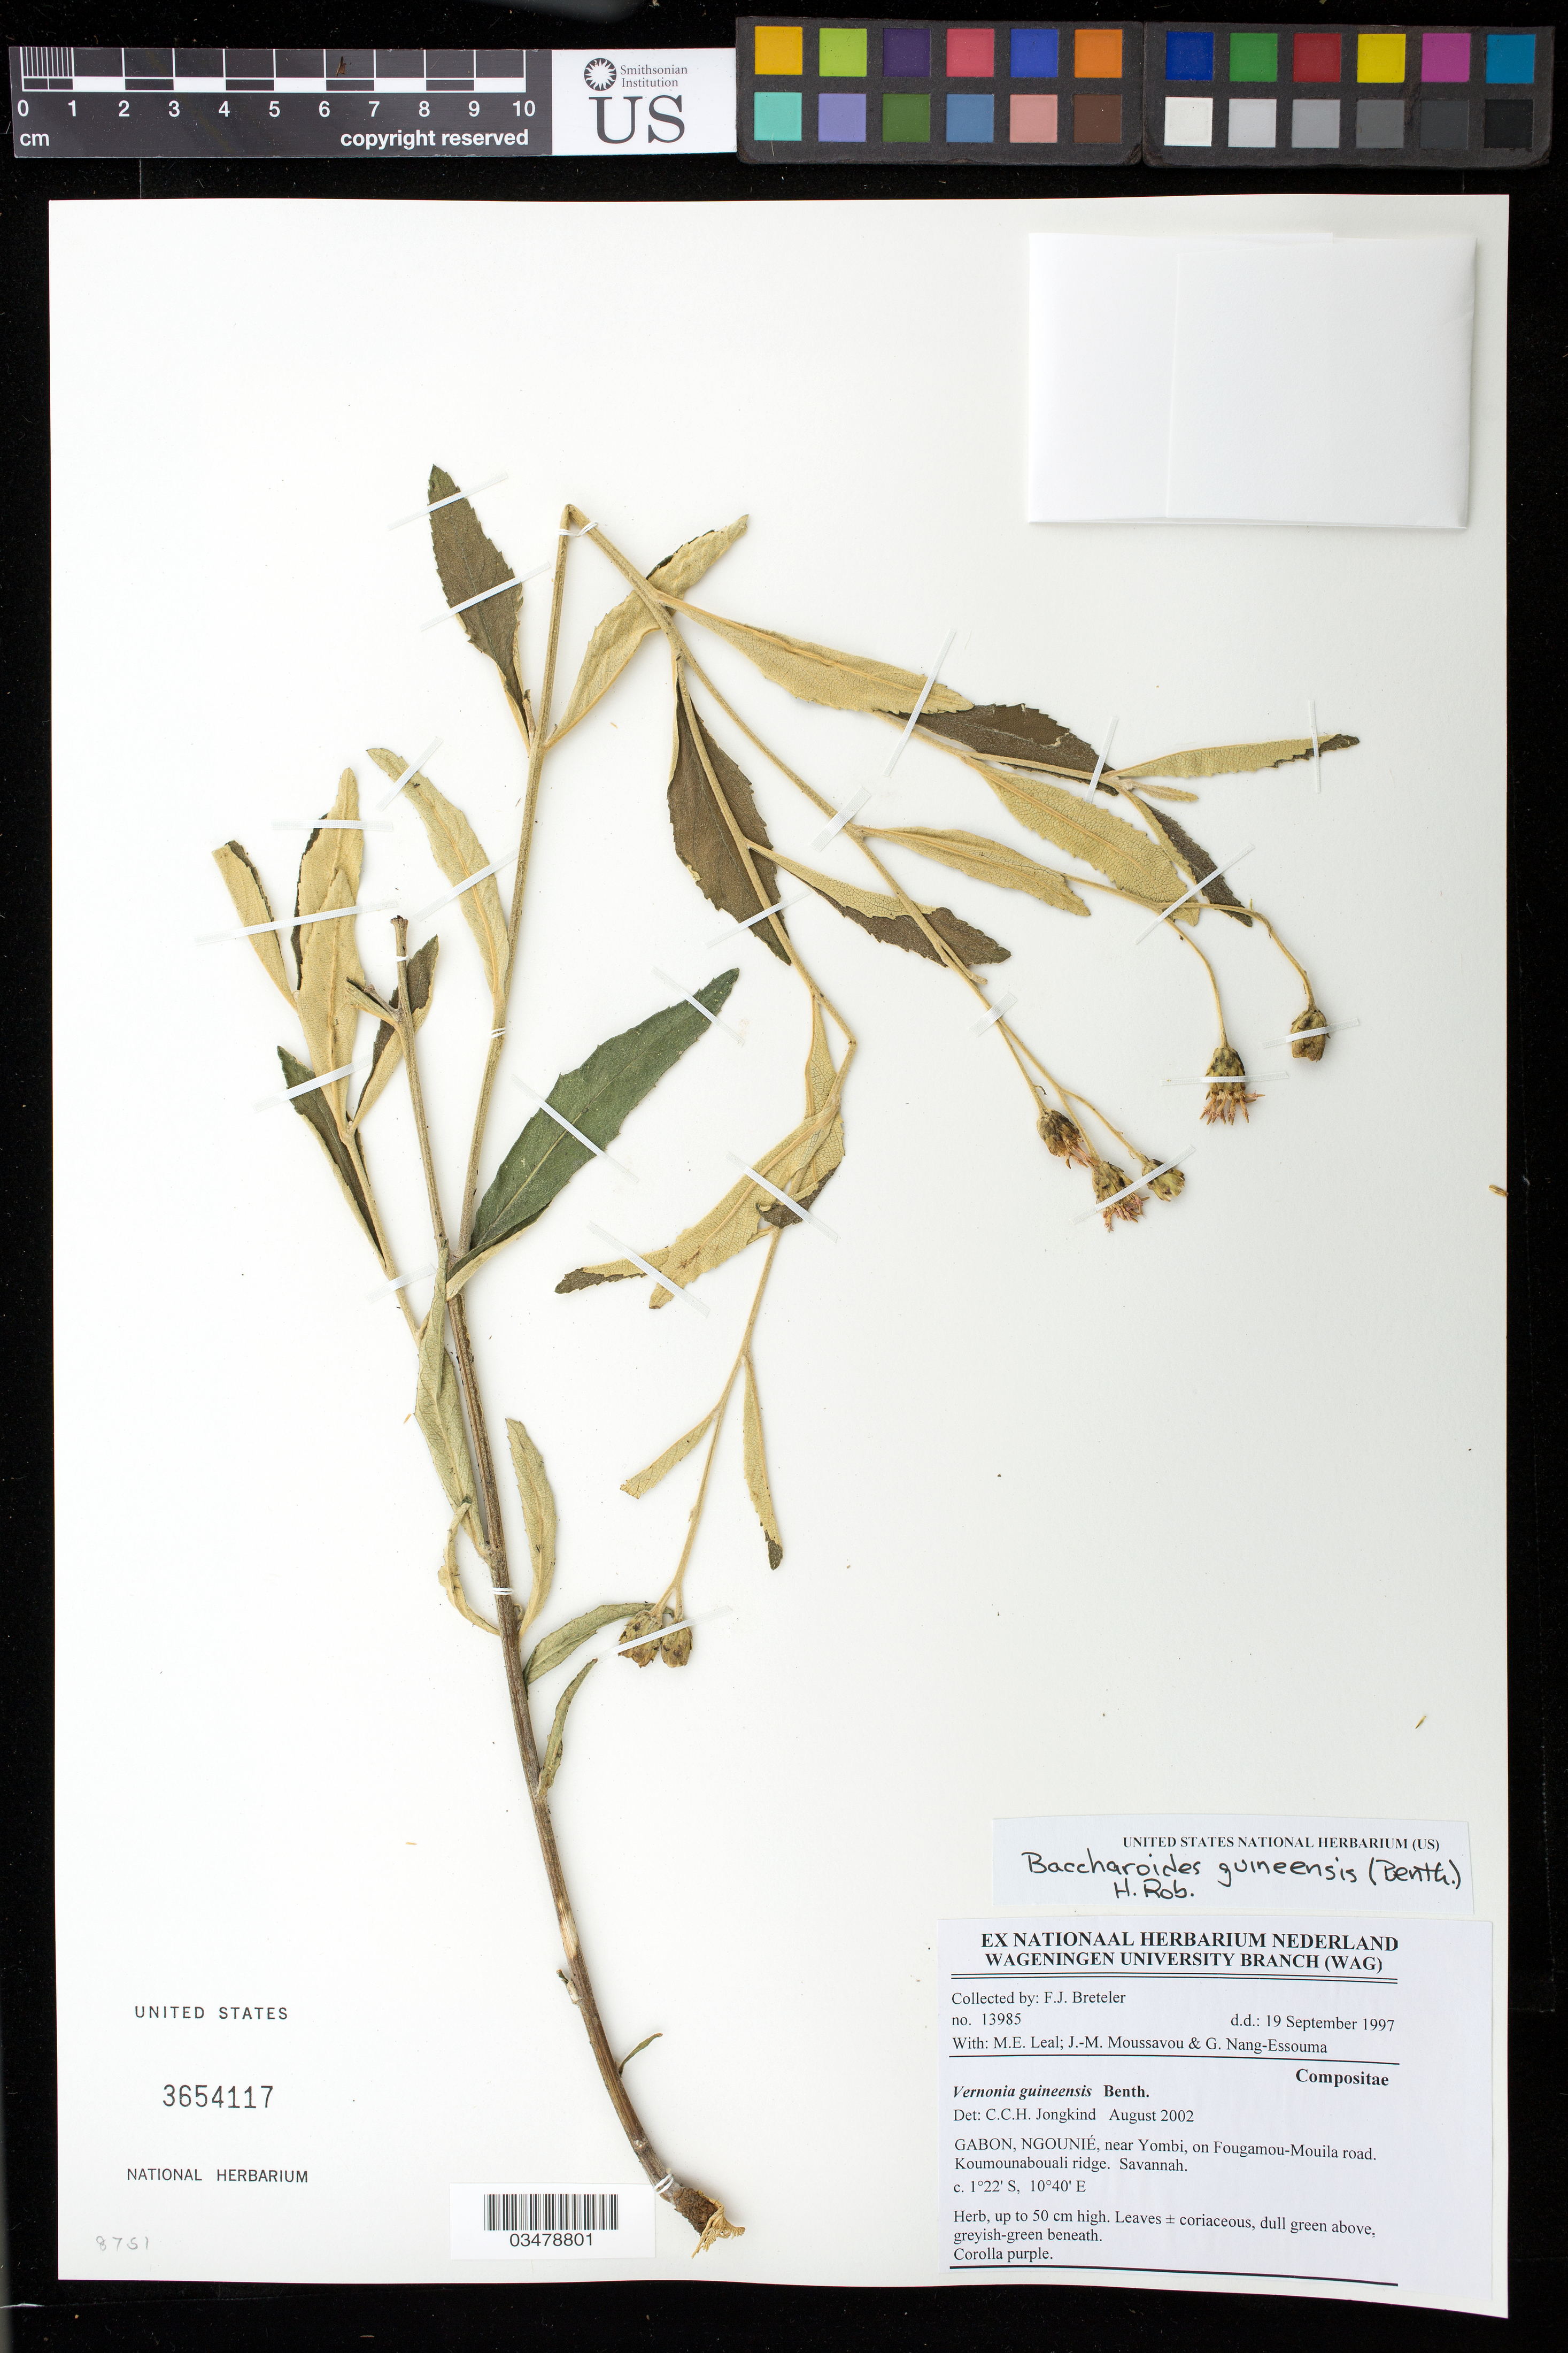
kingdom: Plantae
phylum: Tracheophyta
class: Magnoliopsida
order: Asterales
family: Asteraceae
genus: Baccharoides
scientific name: Baccharoides guineensis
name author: (Benth. in Benth. & Hook. f.) H. Rob.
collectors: F. J. Breteler, M. E. Leal, J. Moussavou & G. Nang-Essouma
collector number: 13985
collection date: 1997-09-19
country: Gabon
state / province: Ngounie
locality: Near Yombi, on Fougamou-Mouila road. Koumounabouali ridge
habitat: Savannah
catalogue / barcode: US 3654117